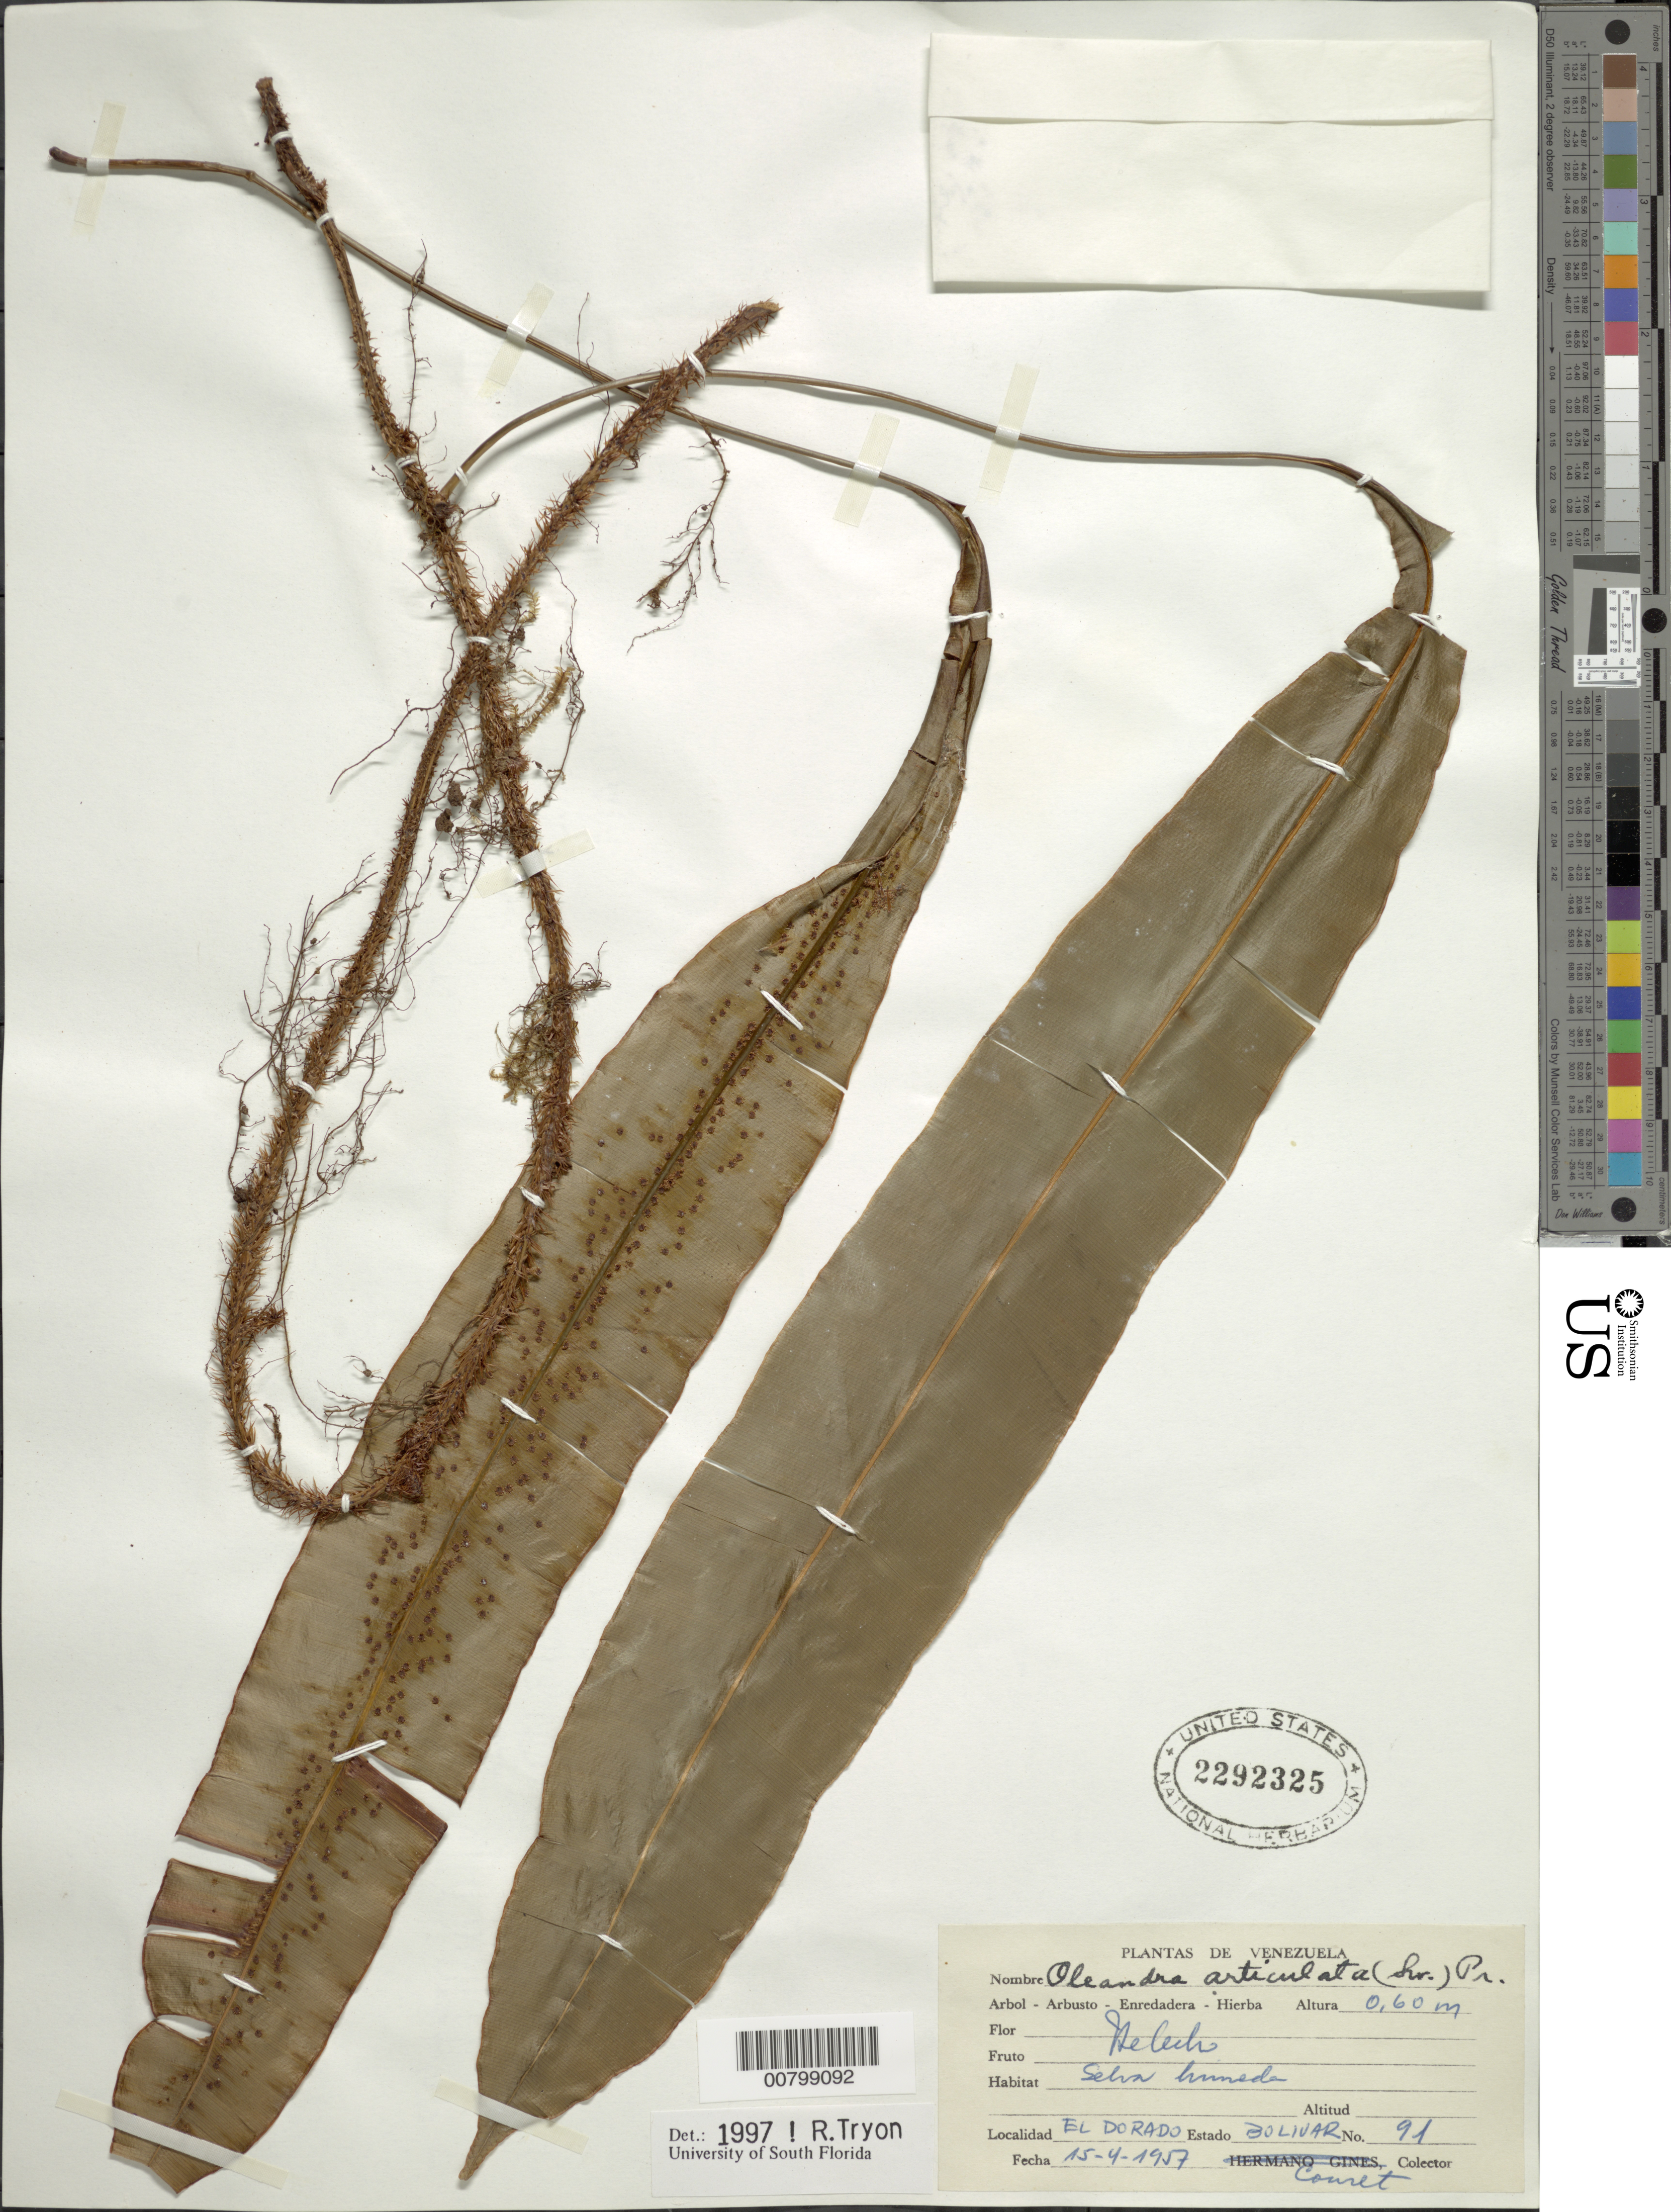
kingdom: Plantae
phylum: Tracheophyta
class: Polypodiopsida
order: Polypodiales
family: Oleandraceae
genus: Oleandra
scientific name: Oleandra articulata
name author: (Sw.) C. Presl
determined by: Tryon, Rolla M., Jr.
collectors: -. Couret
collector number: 91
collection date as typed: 15-Apr-57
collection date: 1957-04-15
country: Venezuela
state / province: Bolívar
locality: El Dorado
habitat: Selva húmeda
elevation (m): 1500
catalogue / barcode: US 2292325